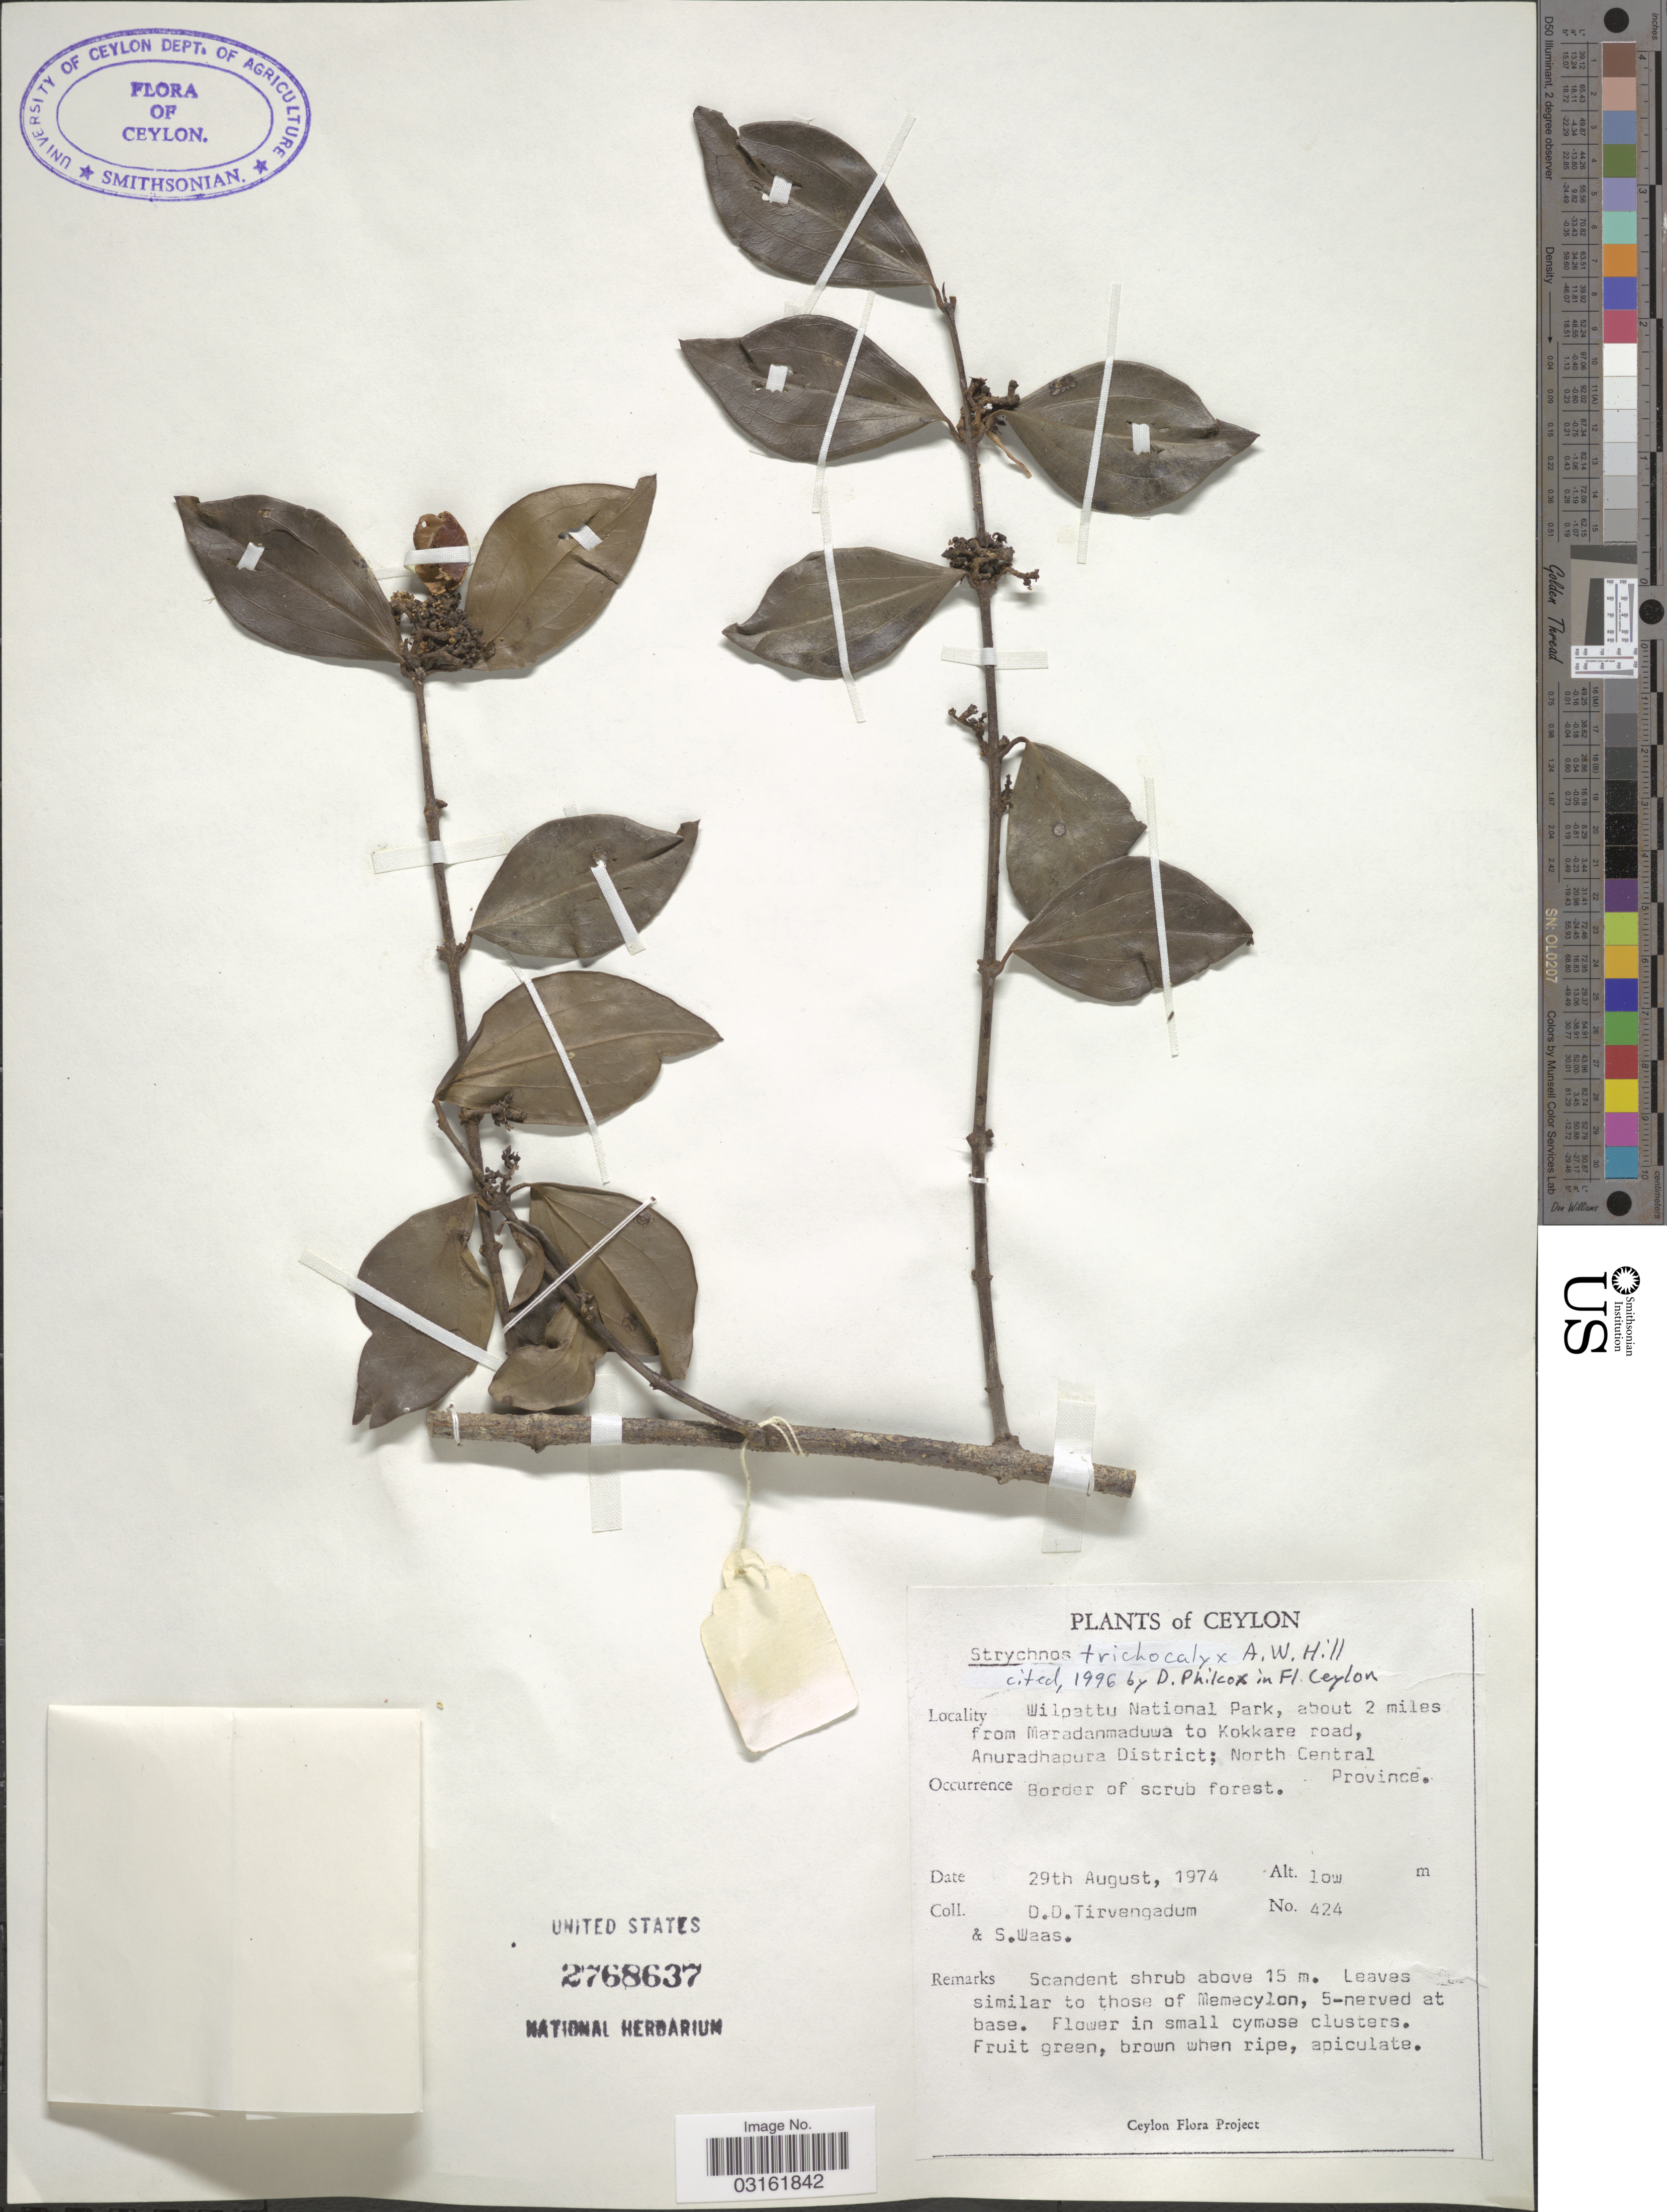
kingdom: Plantae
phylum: Tracheophyta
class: Magnoliopsida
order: Gentianales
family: Loganiaceae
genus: Strychnos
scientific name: Strychnos trichocalyx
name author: A.W. Hill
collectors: D. Tirvengadum & S. Waas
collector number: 424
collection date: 1974-08-29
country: Sri Lanka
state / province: North Central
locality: Ceylon. Wilpattu National Park, about 2 miles from Maradanmaduwa to Kokkare road, Anuradhapura District; North Central Province.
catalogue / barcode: US 2768637